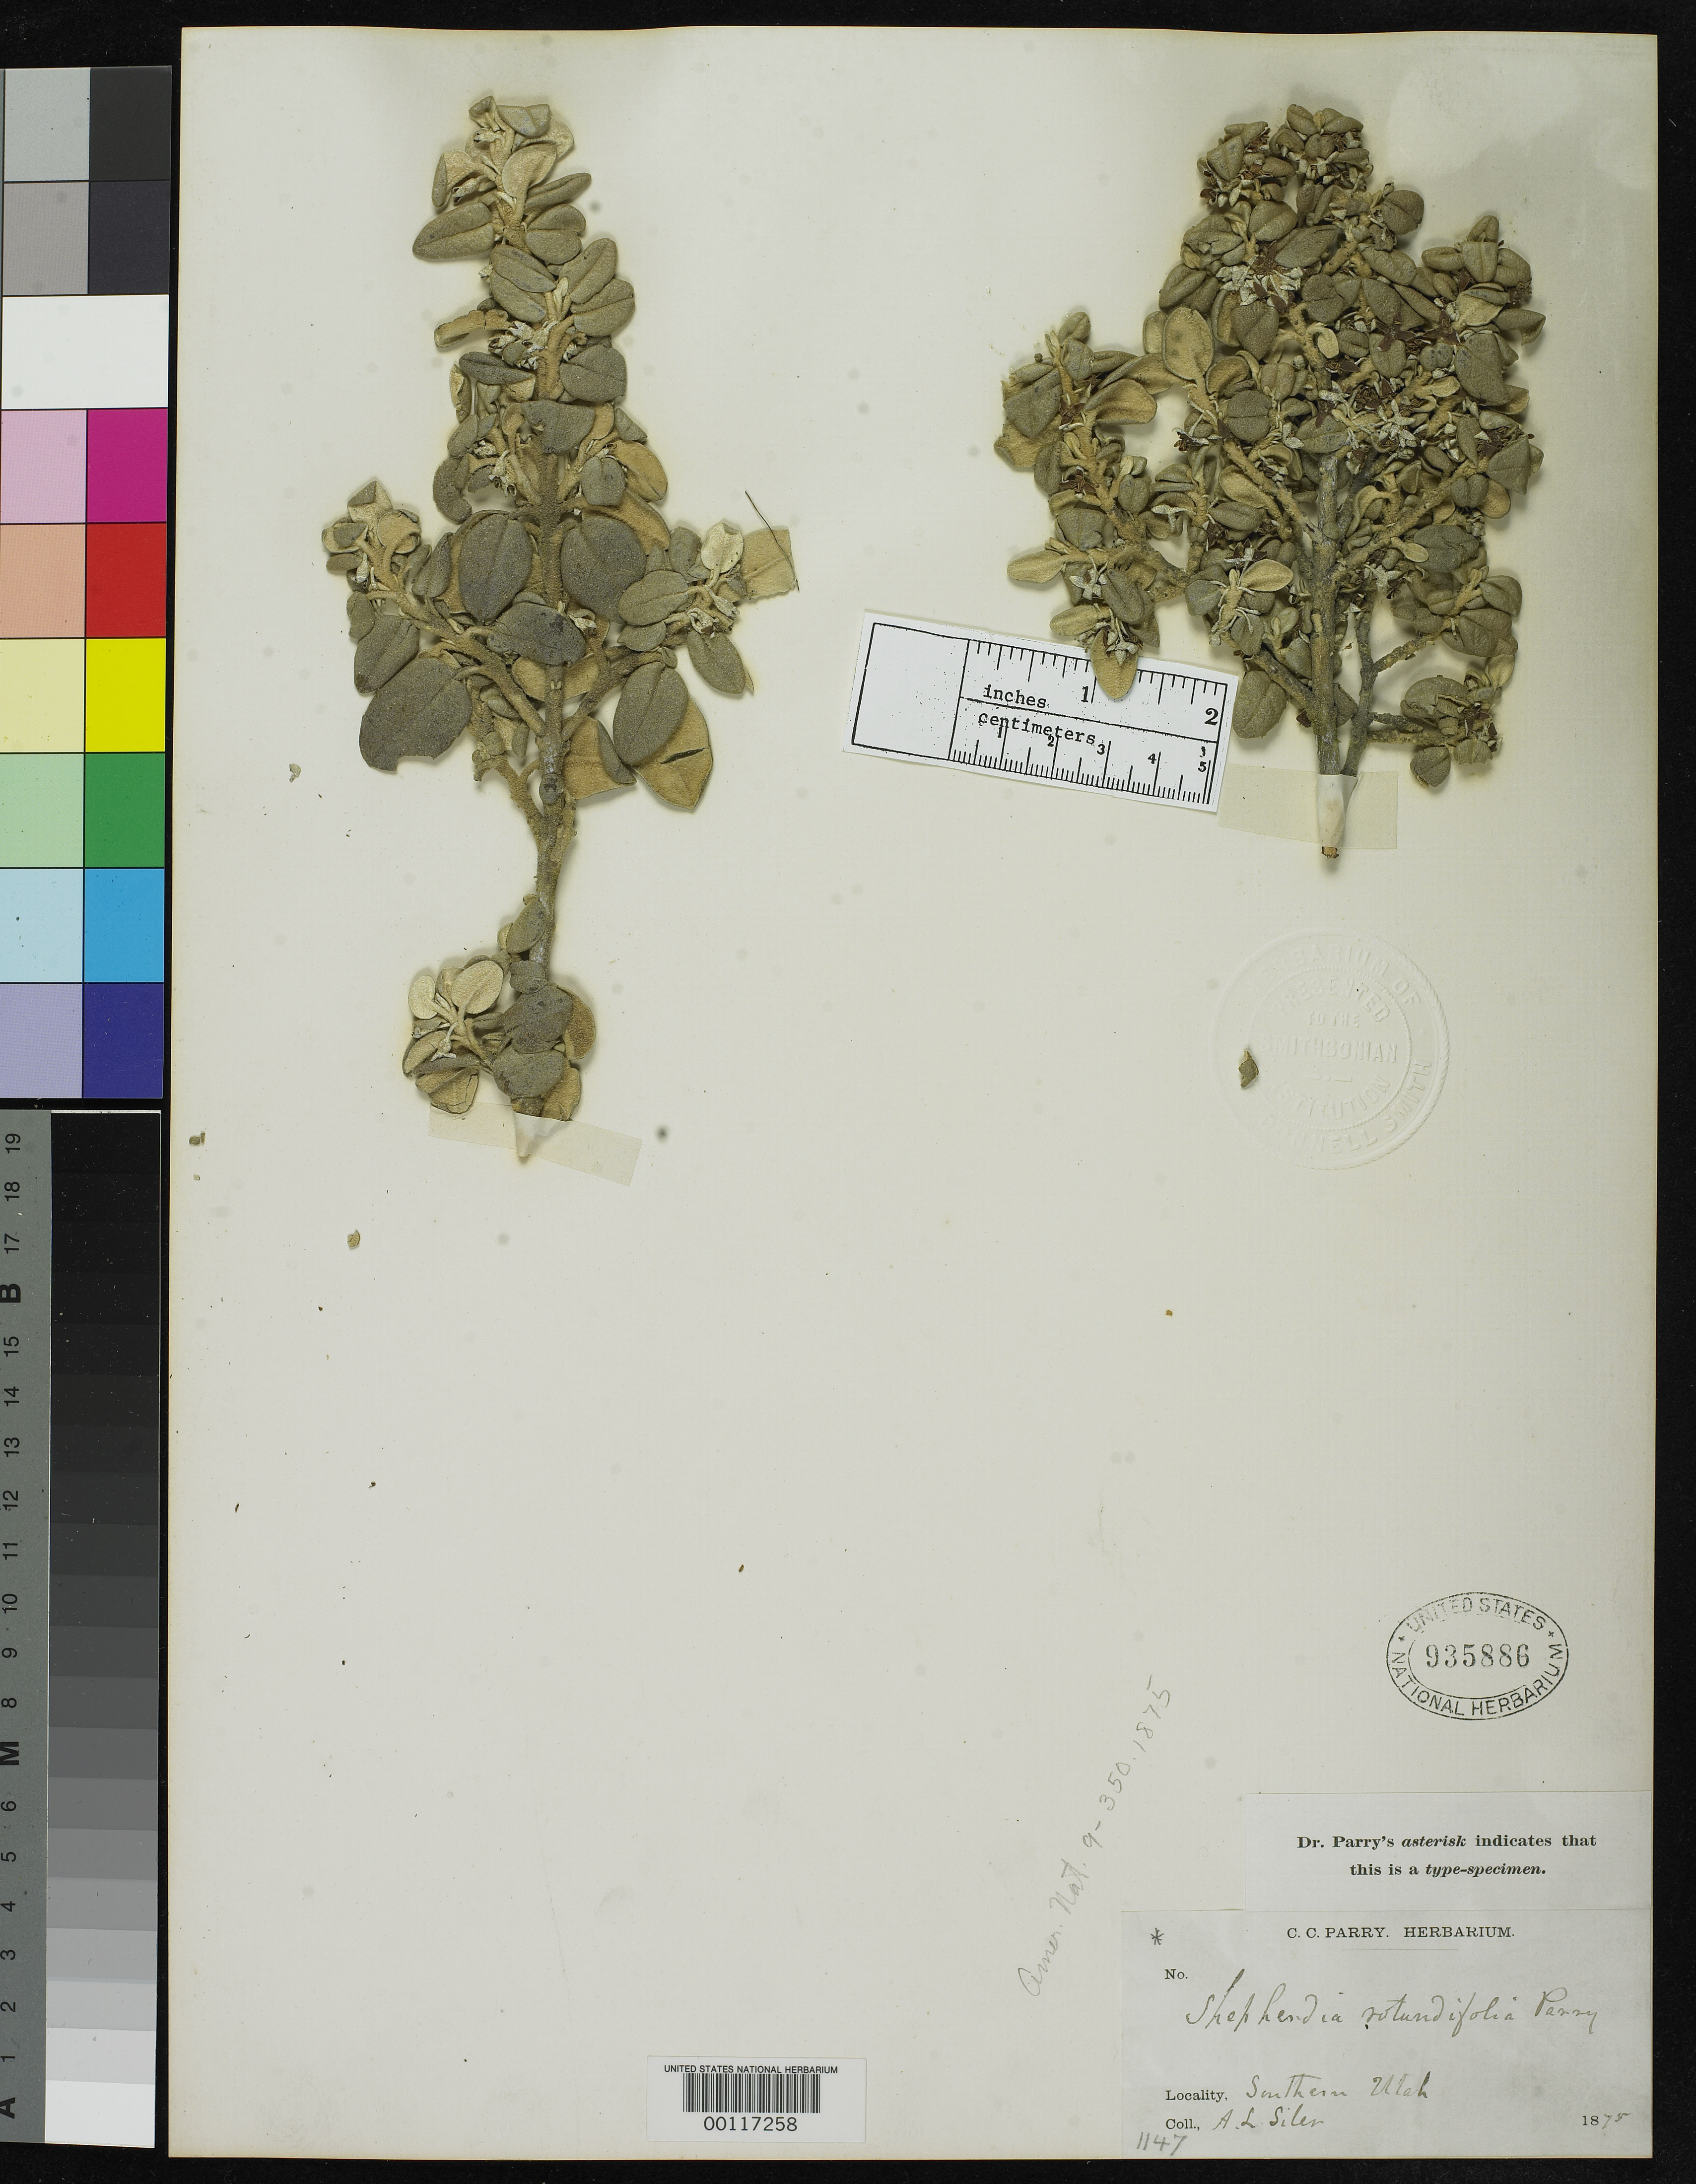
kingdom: Plantae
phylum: Tracheophyta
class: Magnoliopsida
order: Rosales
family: Elaeagnaceae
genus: Shepherdia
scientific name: Shepherdia rotundifolia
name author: Parry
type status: Type Collection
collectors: A. Siler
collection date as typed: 1875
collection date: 1875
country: United States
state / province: Utah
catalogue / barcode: US 935886